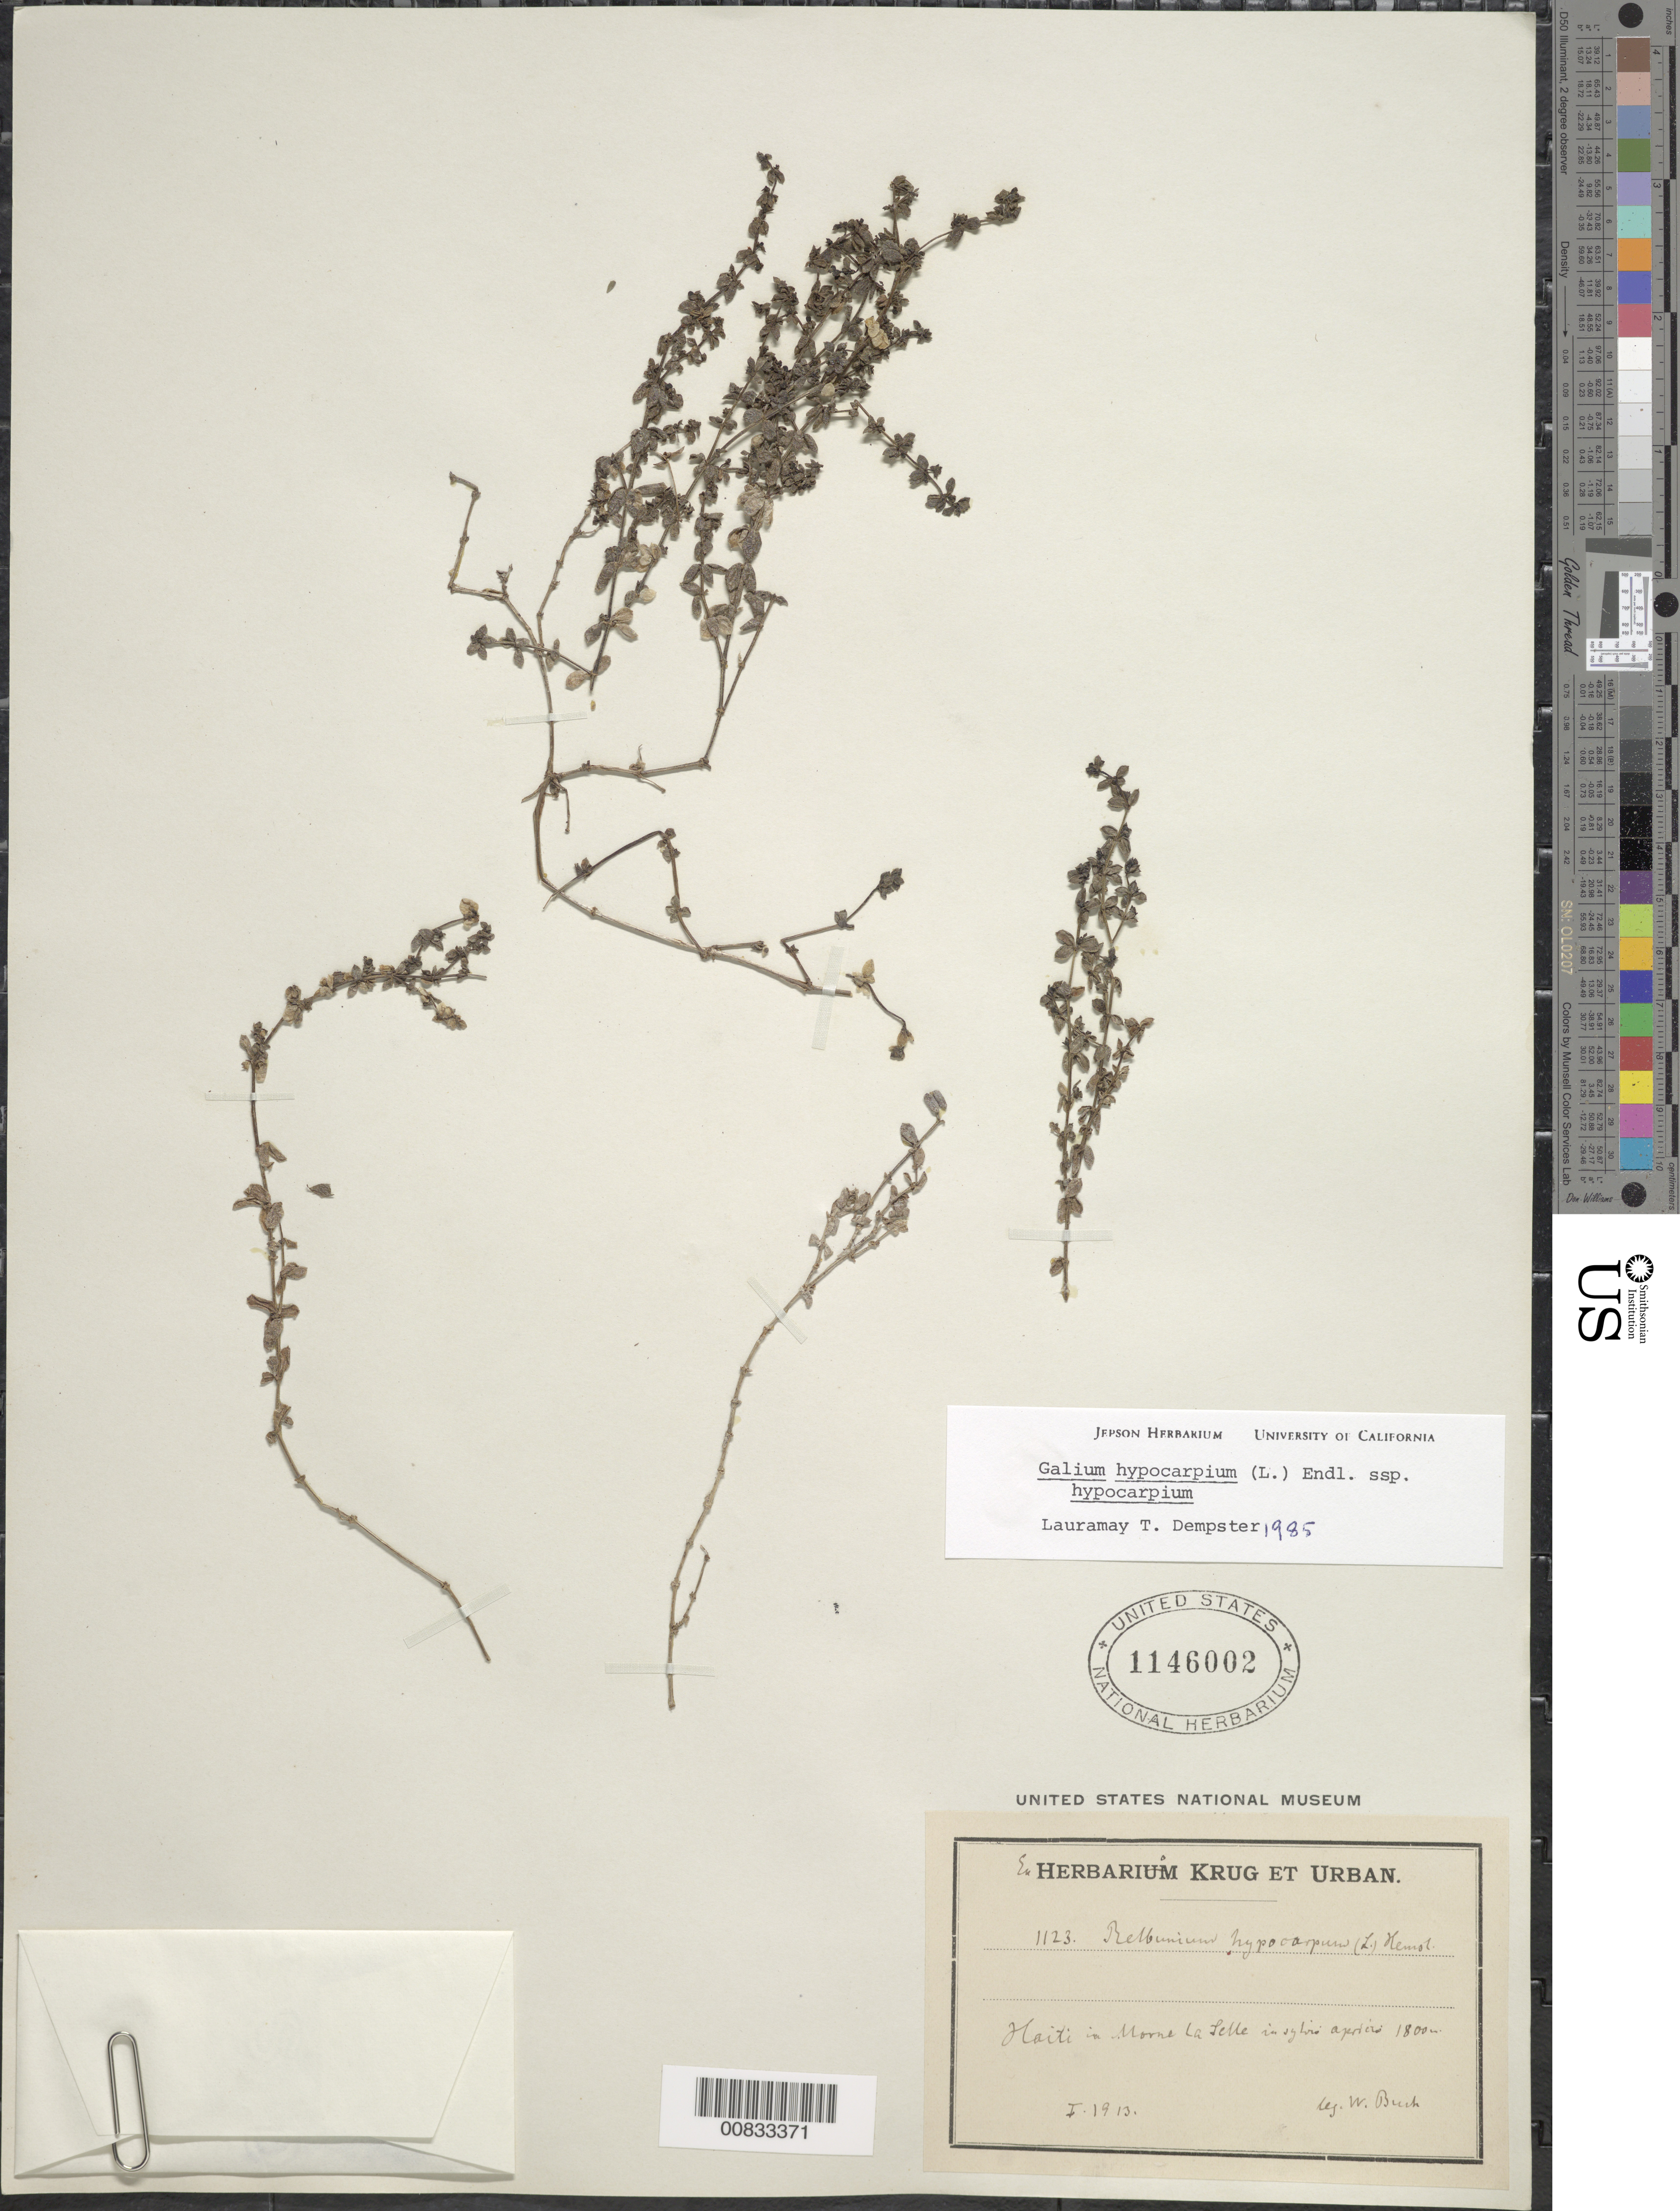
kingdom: Plantae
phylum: Tracheophyta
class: Magnoliopsida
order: Gentianales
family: Rubiaceae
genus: Galium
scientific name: Galium hypocarpium subsp. hypocarpium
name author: (L.) Endl. ex Griseb.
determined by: Dempster, L. T.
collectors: W. Bush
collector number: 1123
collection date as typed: Jan 1913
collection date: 1913-01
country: Haiti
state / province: Sud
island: Hispaniola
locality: Morne de la Selle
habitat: In sylvis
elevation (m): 1800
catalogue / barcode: US 1146002